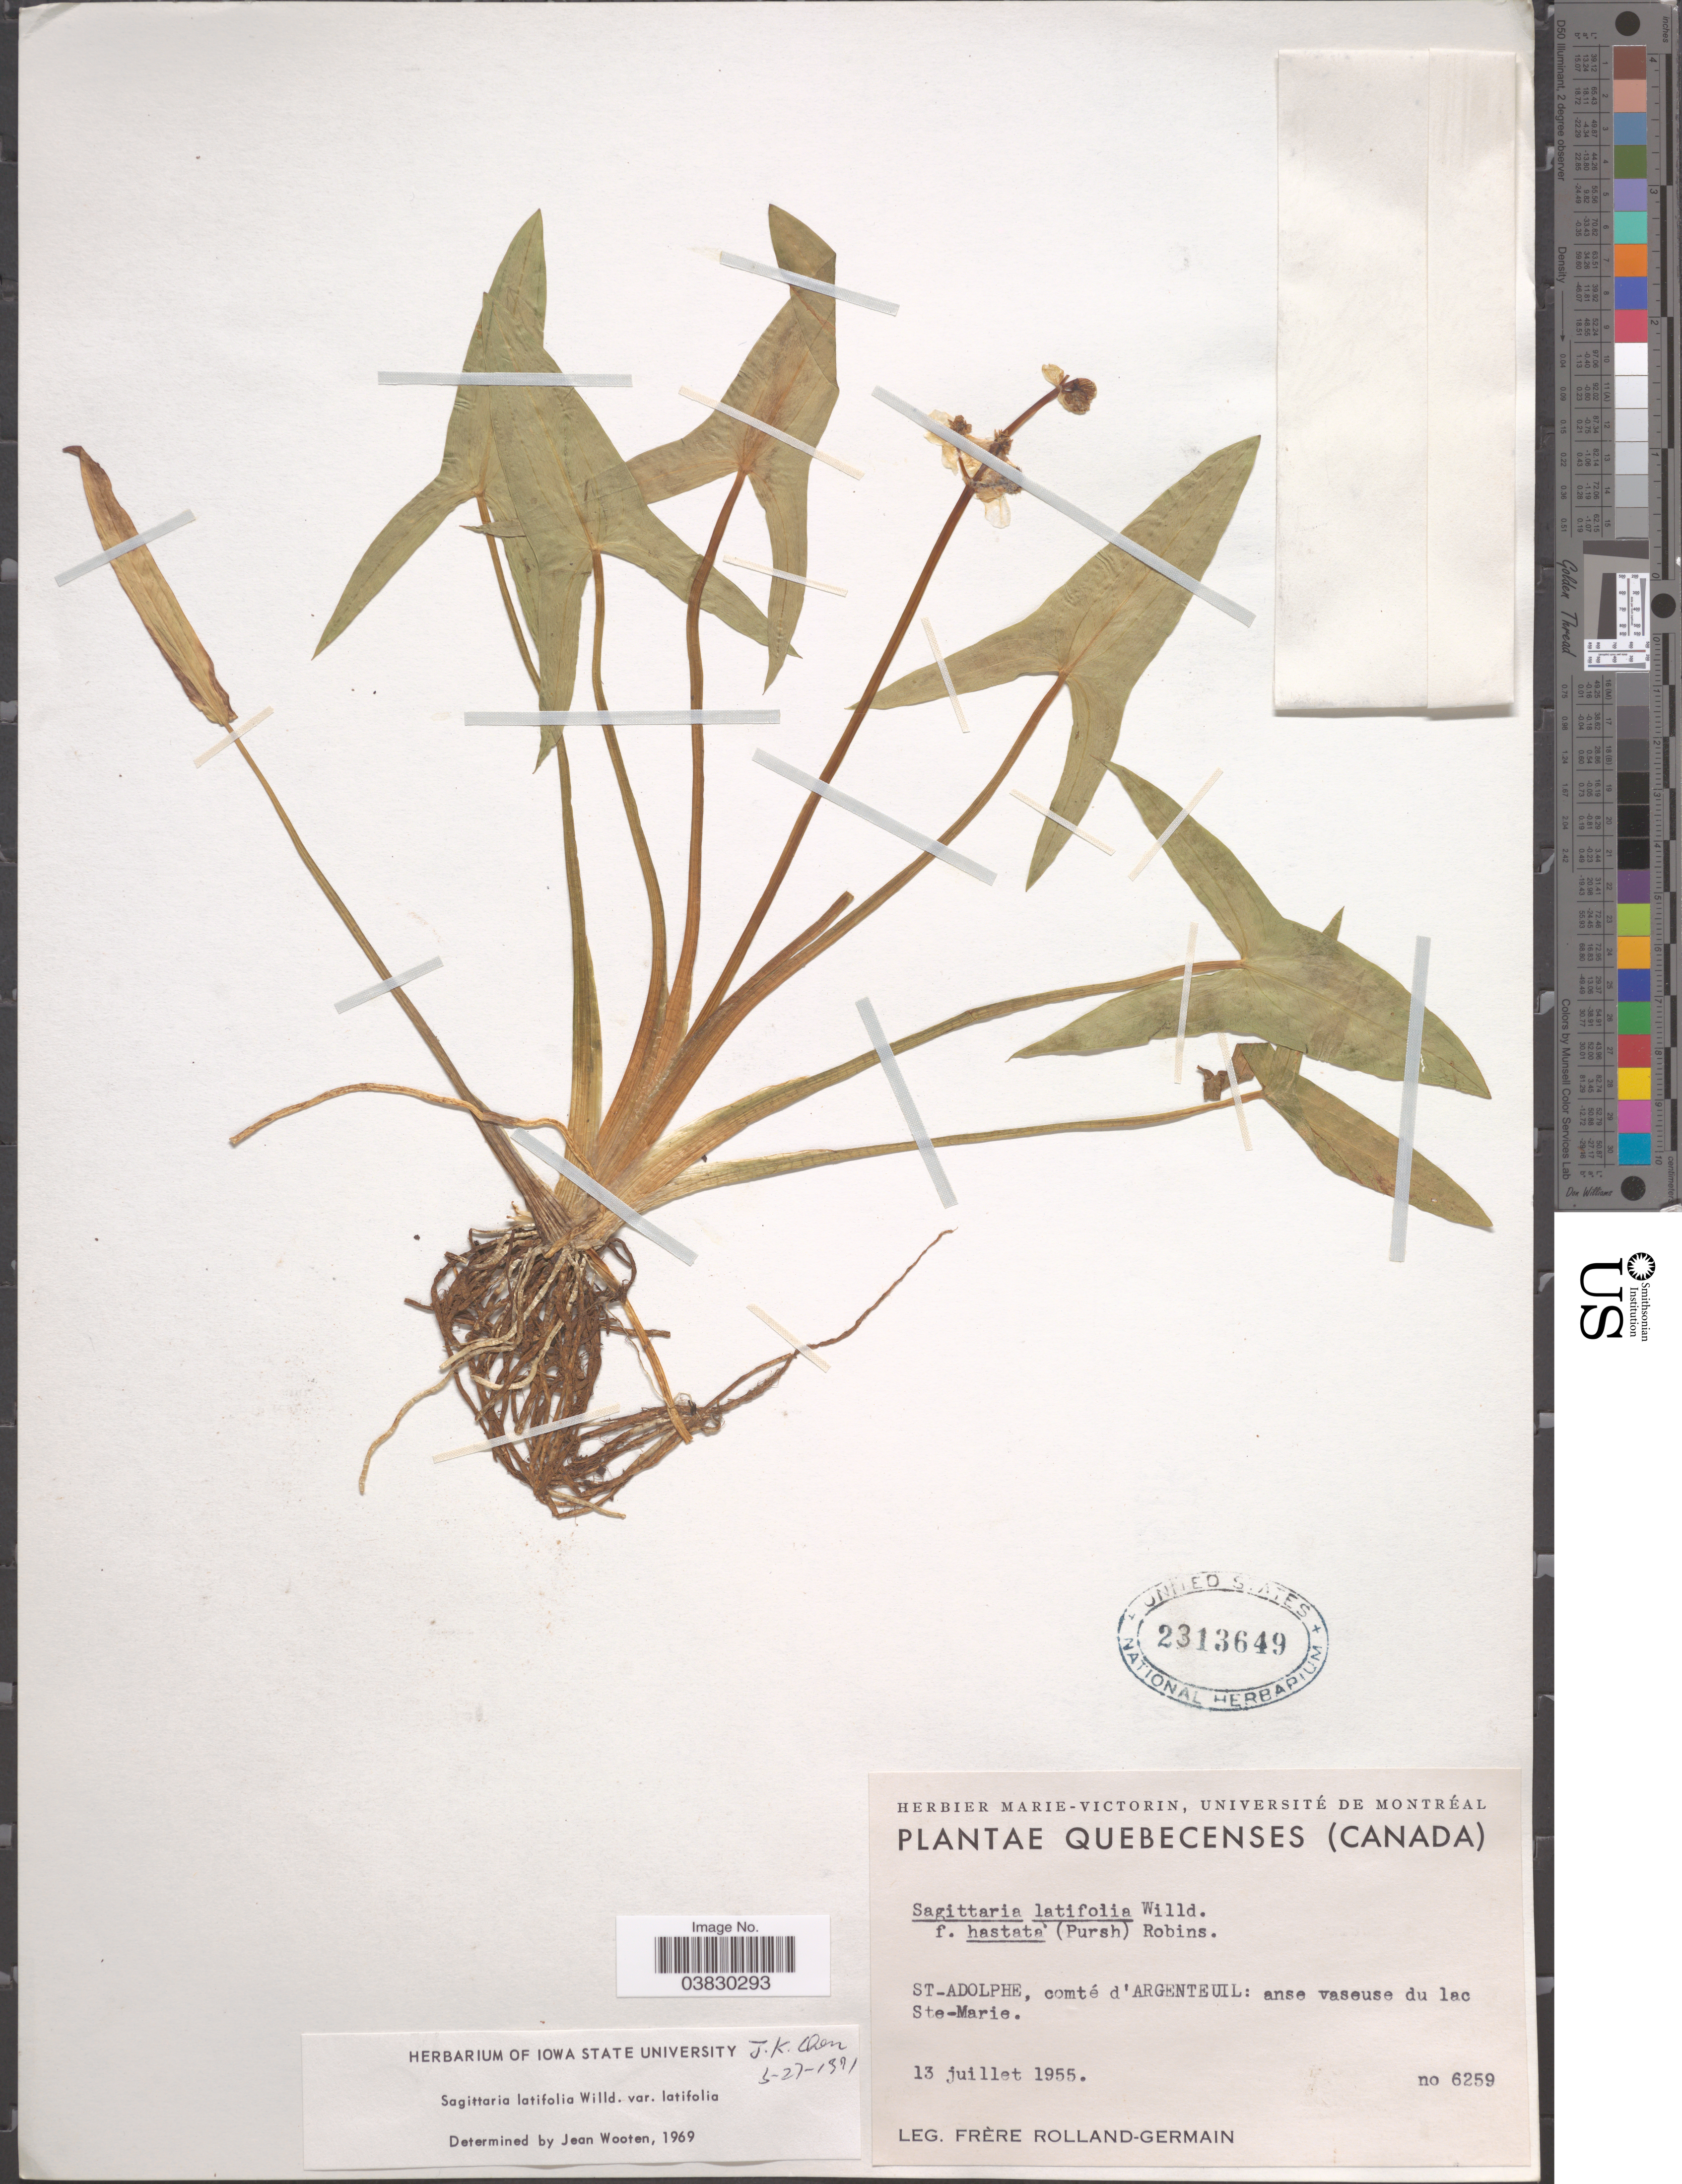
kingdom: Plantae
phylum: Tracheophyta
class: Liliopsida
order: Alismatales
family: Alismataceae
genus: Sagittaria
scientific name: Sagittaria latifolia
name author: Willd.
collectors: Rolland-Germain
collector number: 6259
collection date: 1955-07-13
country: Canada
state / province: Quebec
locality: St. Adolphe, comté d'Argenteuil: anse vaseuse du lac Ste. Marie.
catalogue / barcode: US 2313649